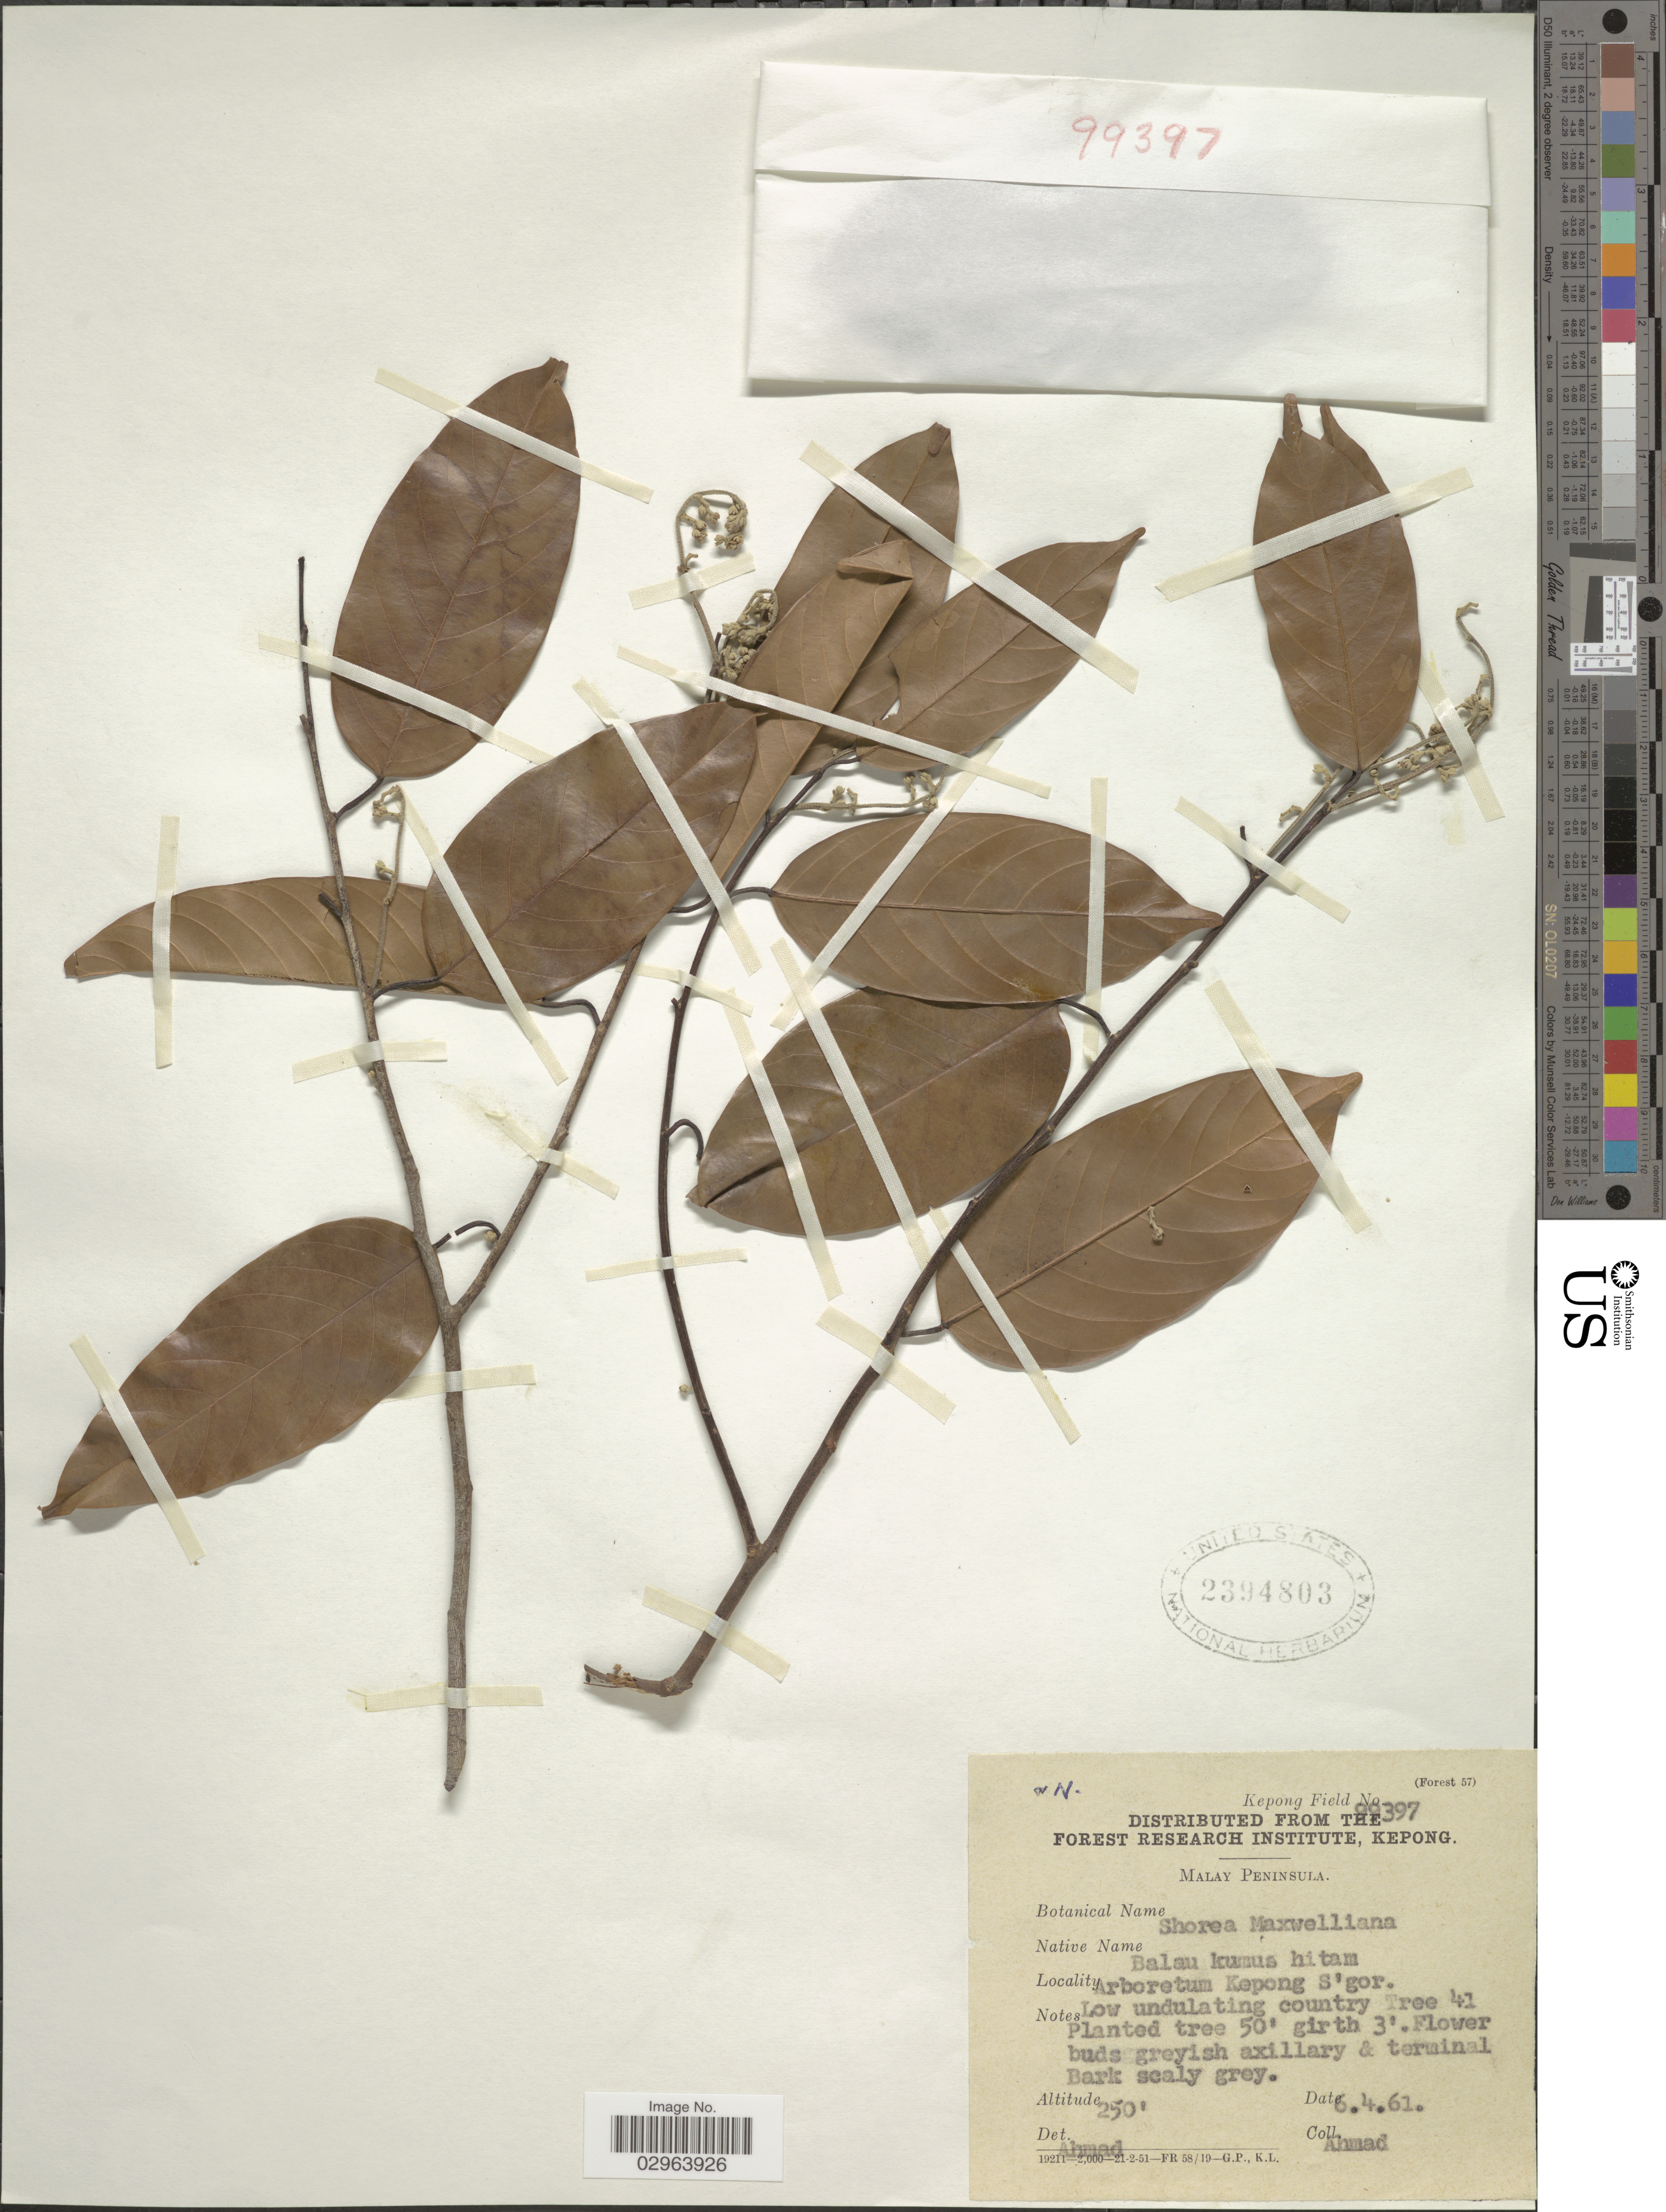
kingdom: Plantae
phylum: Tracheophyta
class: Magnoliopsida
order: Malvales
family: Dipterocarpaceae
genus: Shorea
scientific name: Shorea maxwelliana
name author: King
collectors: -. Ahmad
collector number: Kepong Field 99397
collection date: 1961-04-06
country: Malaysia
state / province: Selangor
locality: Malay Peninsula. Arboretum Kepong S'gor.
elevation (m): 76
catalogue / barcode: US 2394803